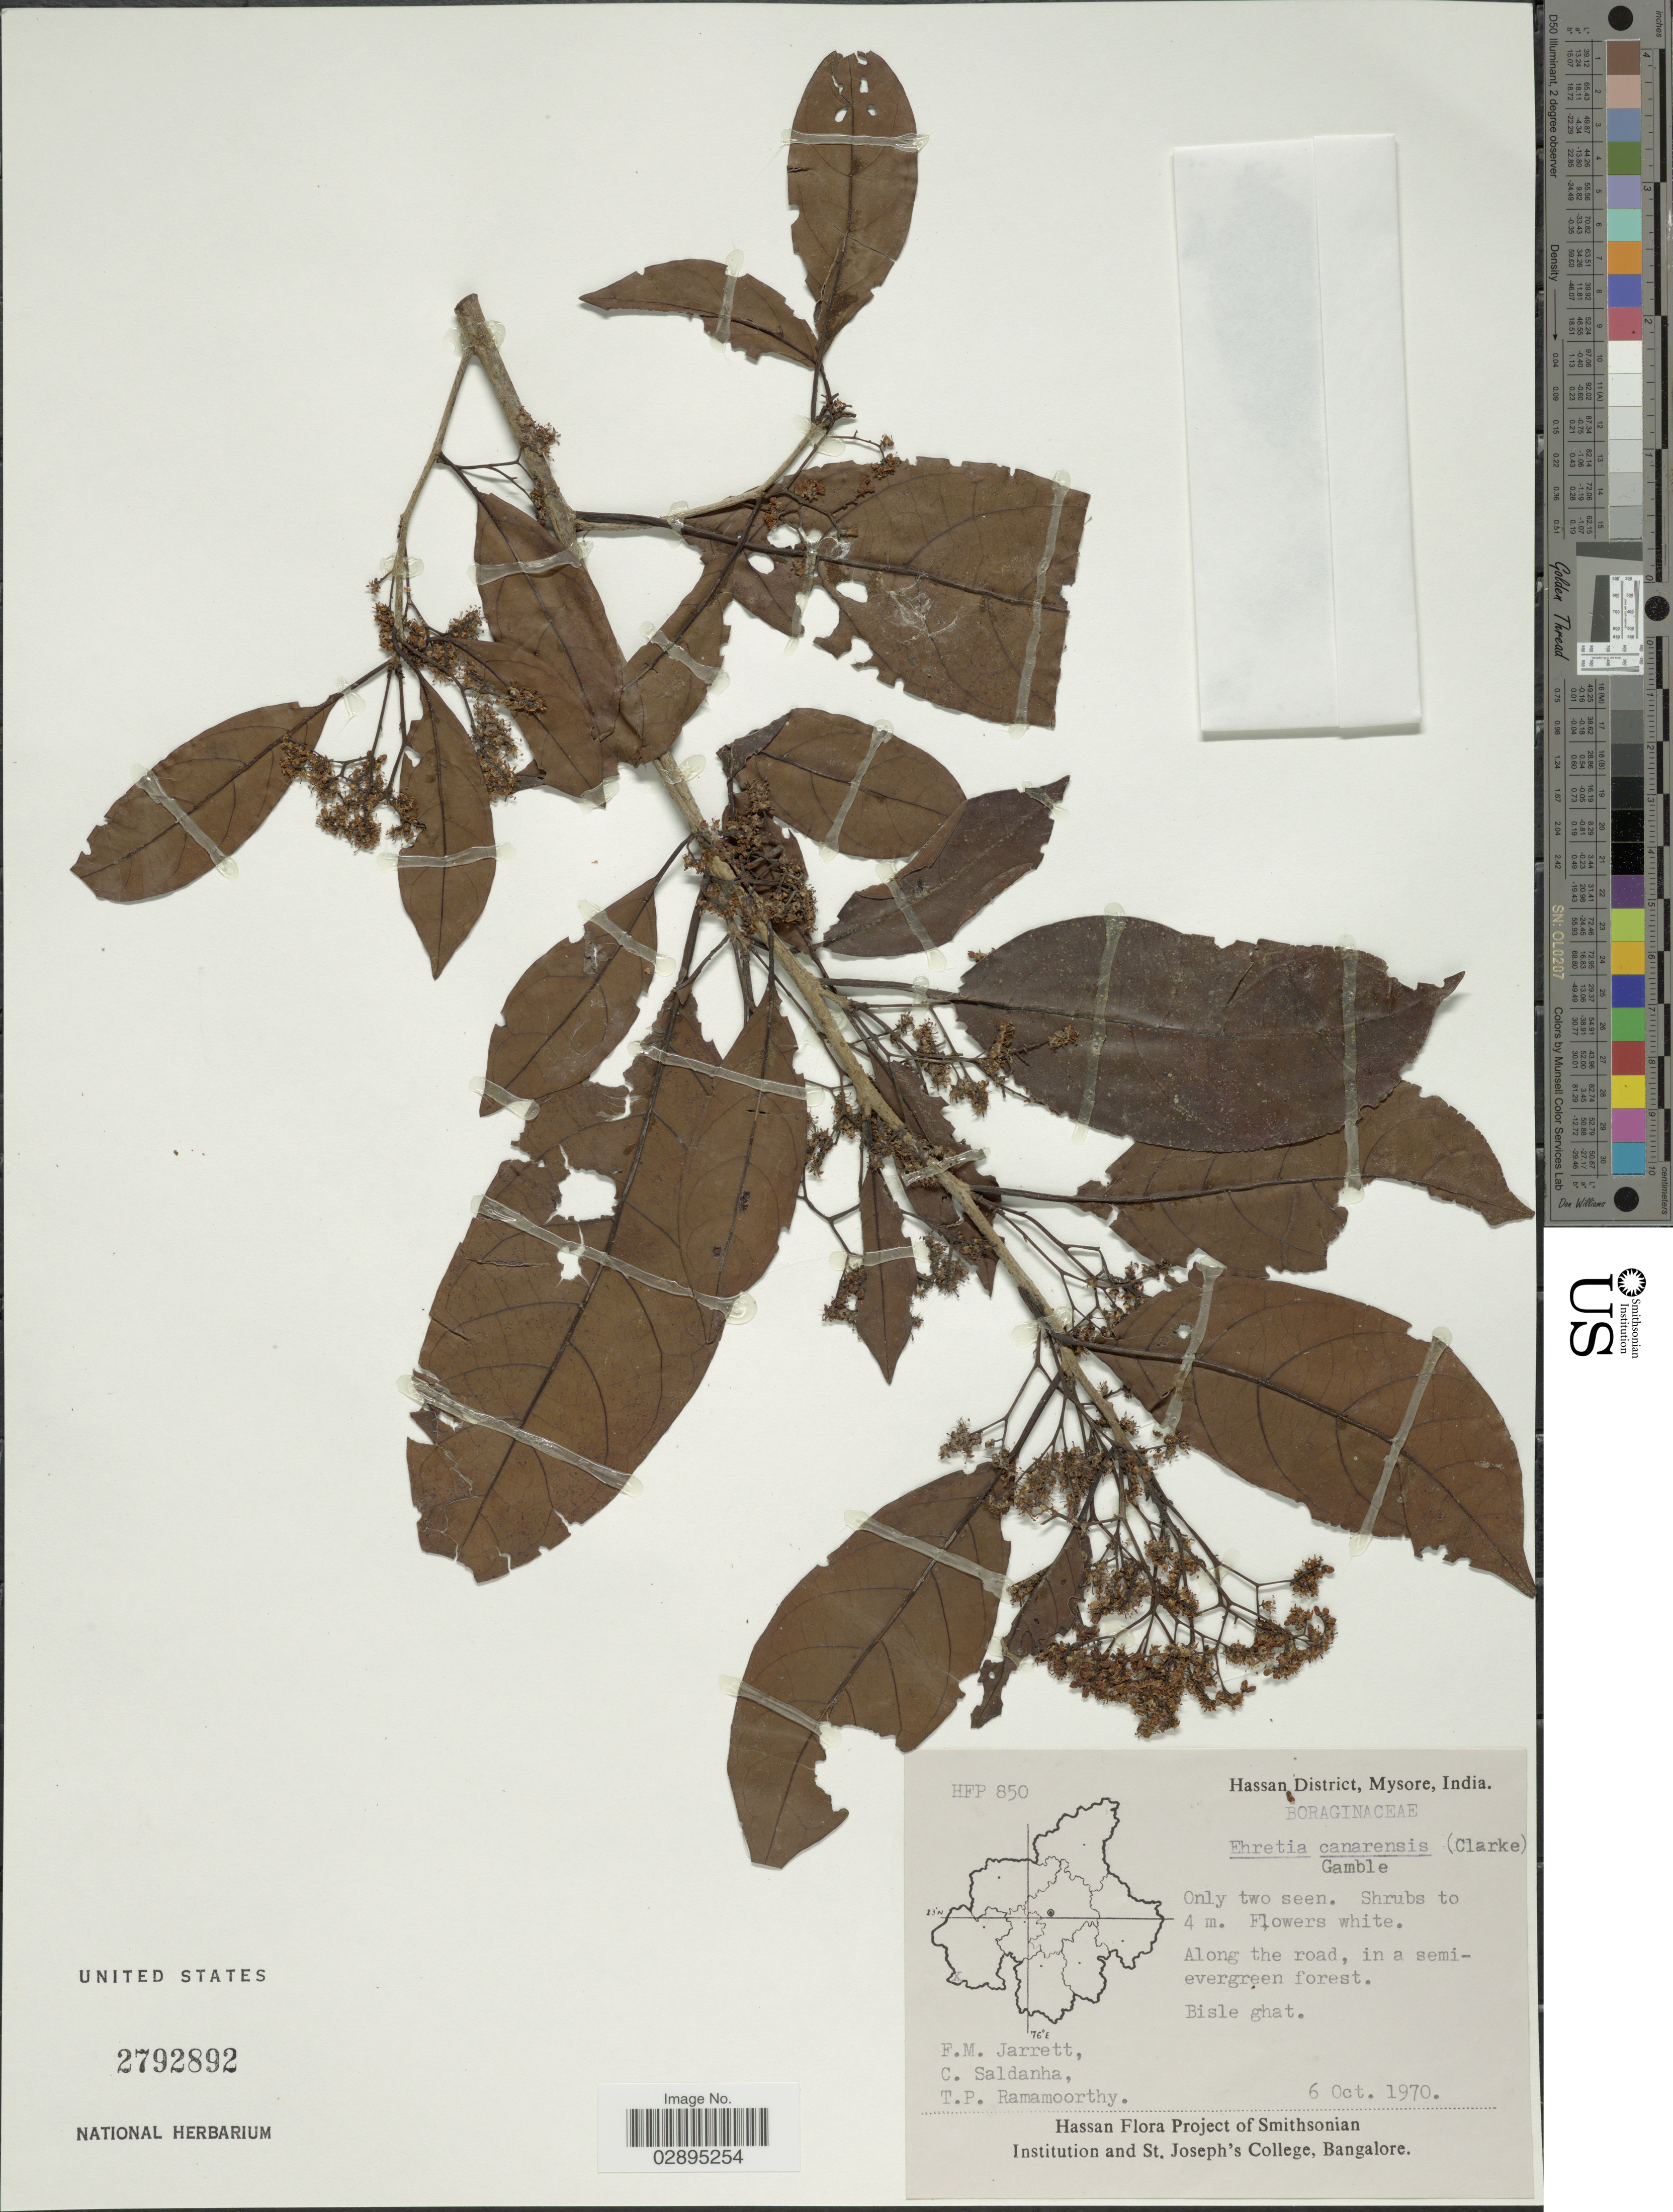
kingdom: Plantae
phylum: Tracheophyta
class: Magnoliopsida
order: Boraginales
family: Ehretiaceae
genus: Ehretia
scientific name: Ehretia canarensis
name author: Miq.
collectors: F. M. Jarrett, C. Saldanha & T. P. Ramamoorthy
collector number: HFP850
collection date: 1970-10-06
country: India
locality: Hassan District, Mysore. Bisle ghat.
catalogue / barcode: US 2792892